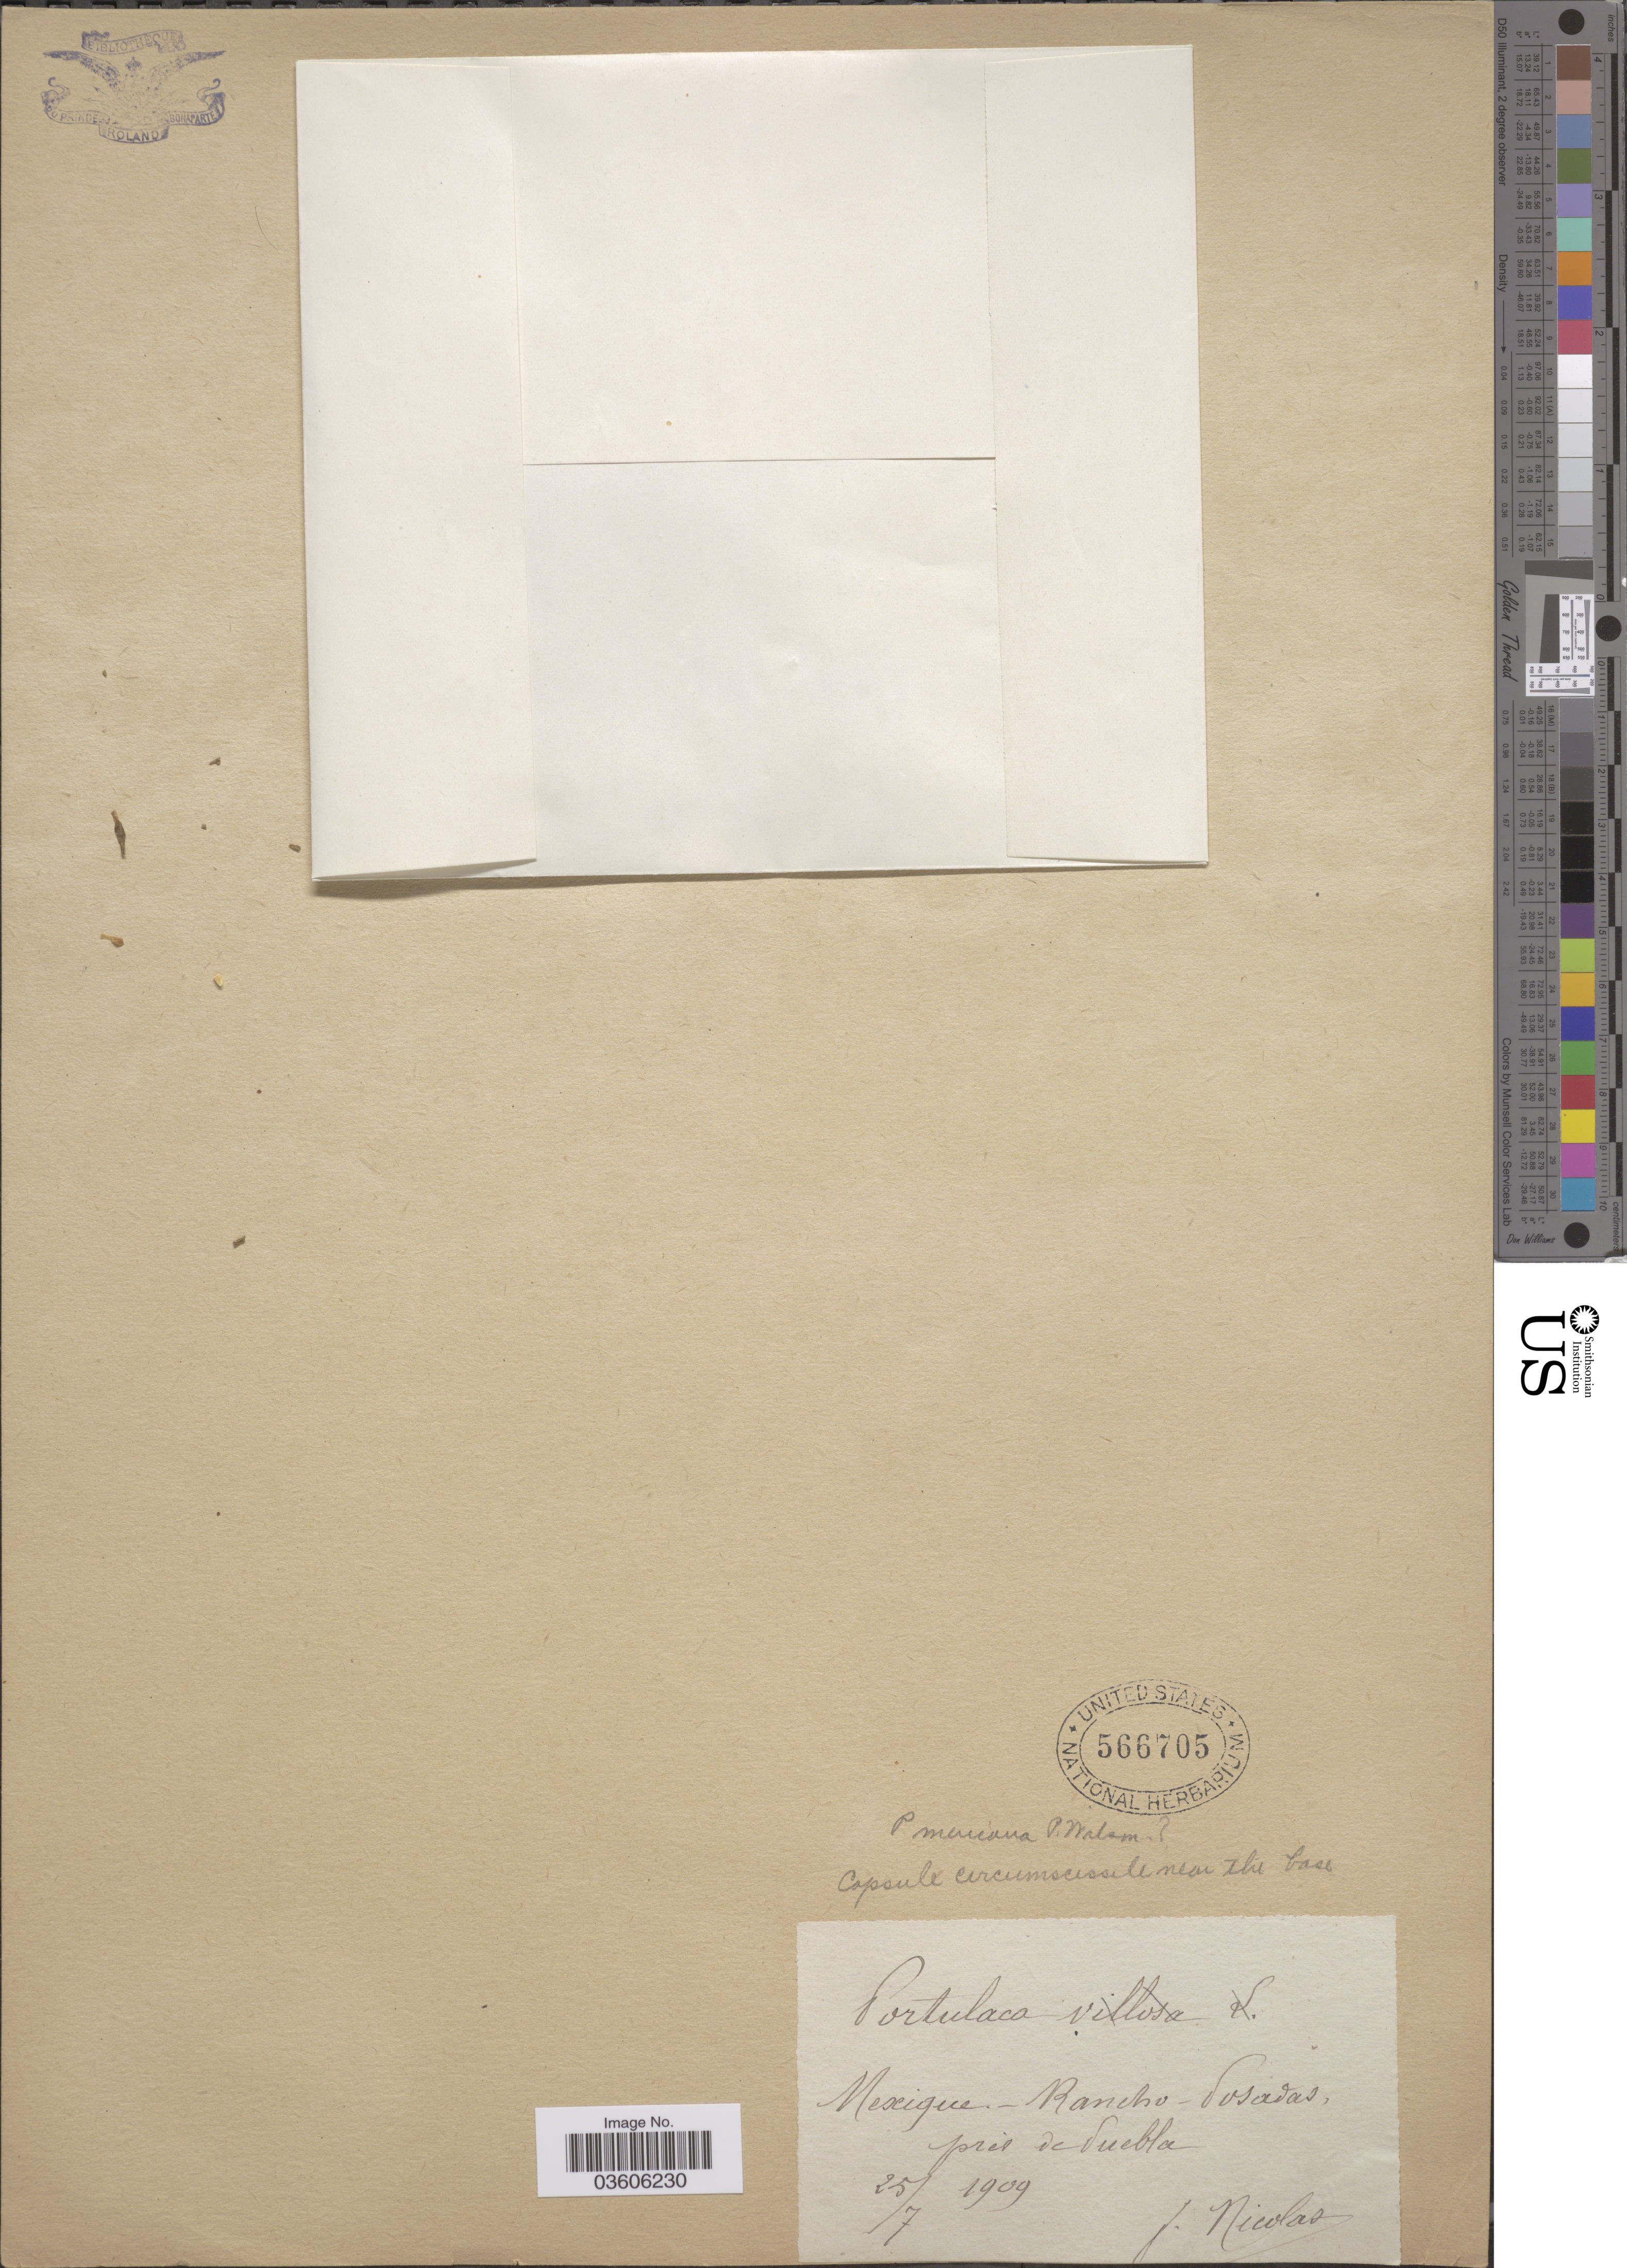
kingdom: Plantae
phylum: Tracheophyta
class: Magnoliopsida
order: Caryophyllales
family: Portulacaceae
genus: Portulaca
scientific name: Portulaca mexicana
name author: P. Wilson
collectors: F. Nicolas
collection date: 1909-07-25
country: Mexico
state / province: Puebla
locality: Rancho Posadas.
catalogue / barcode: US 566705